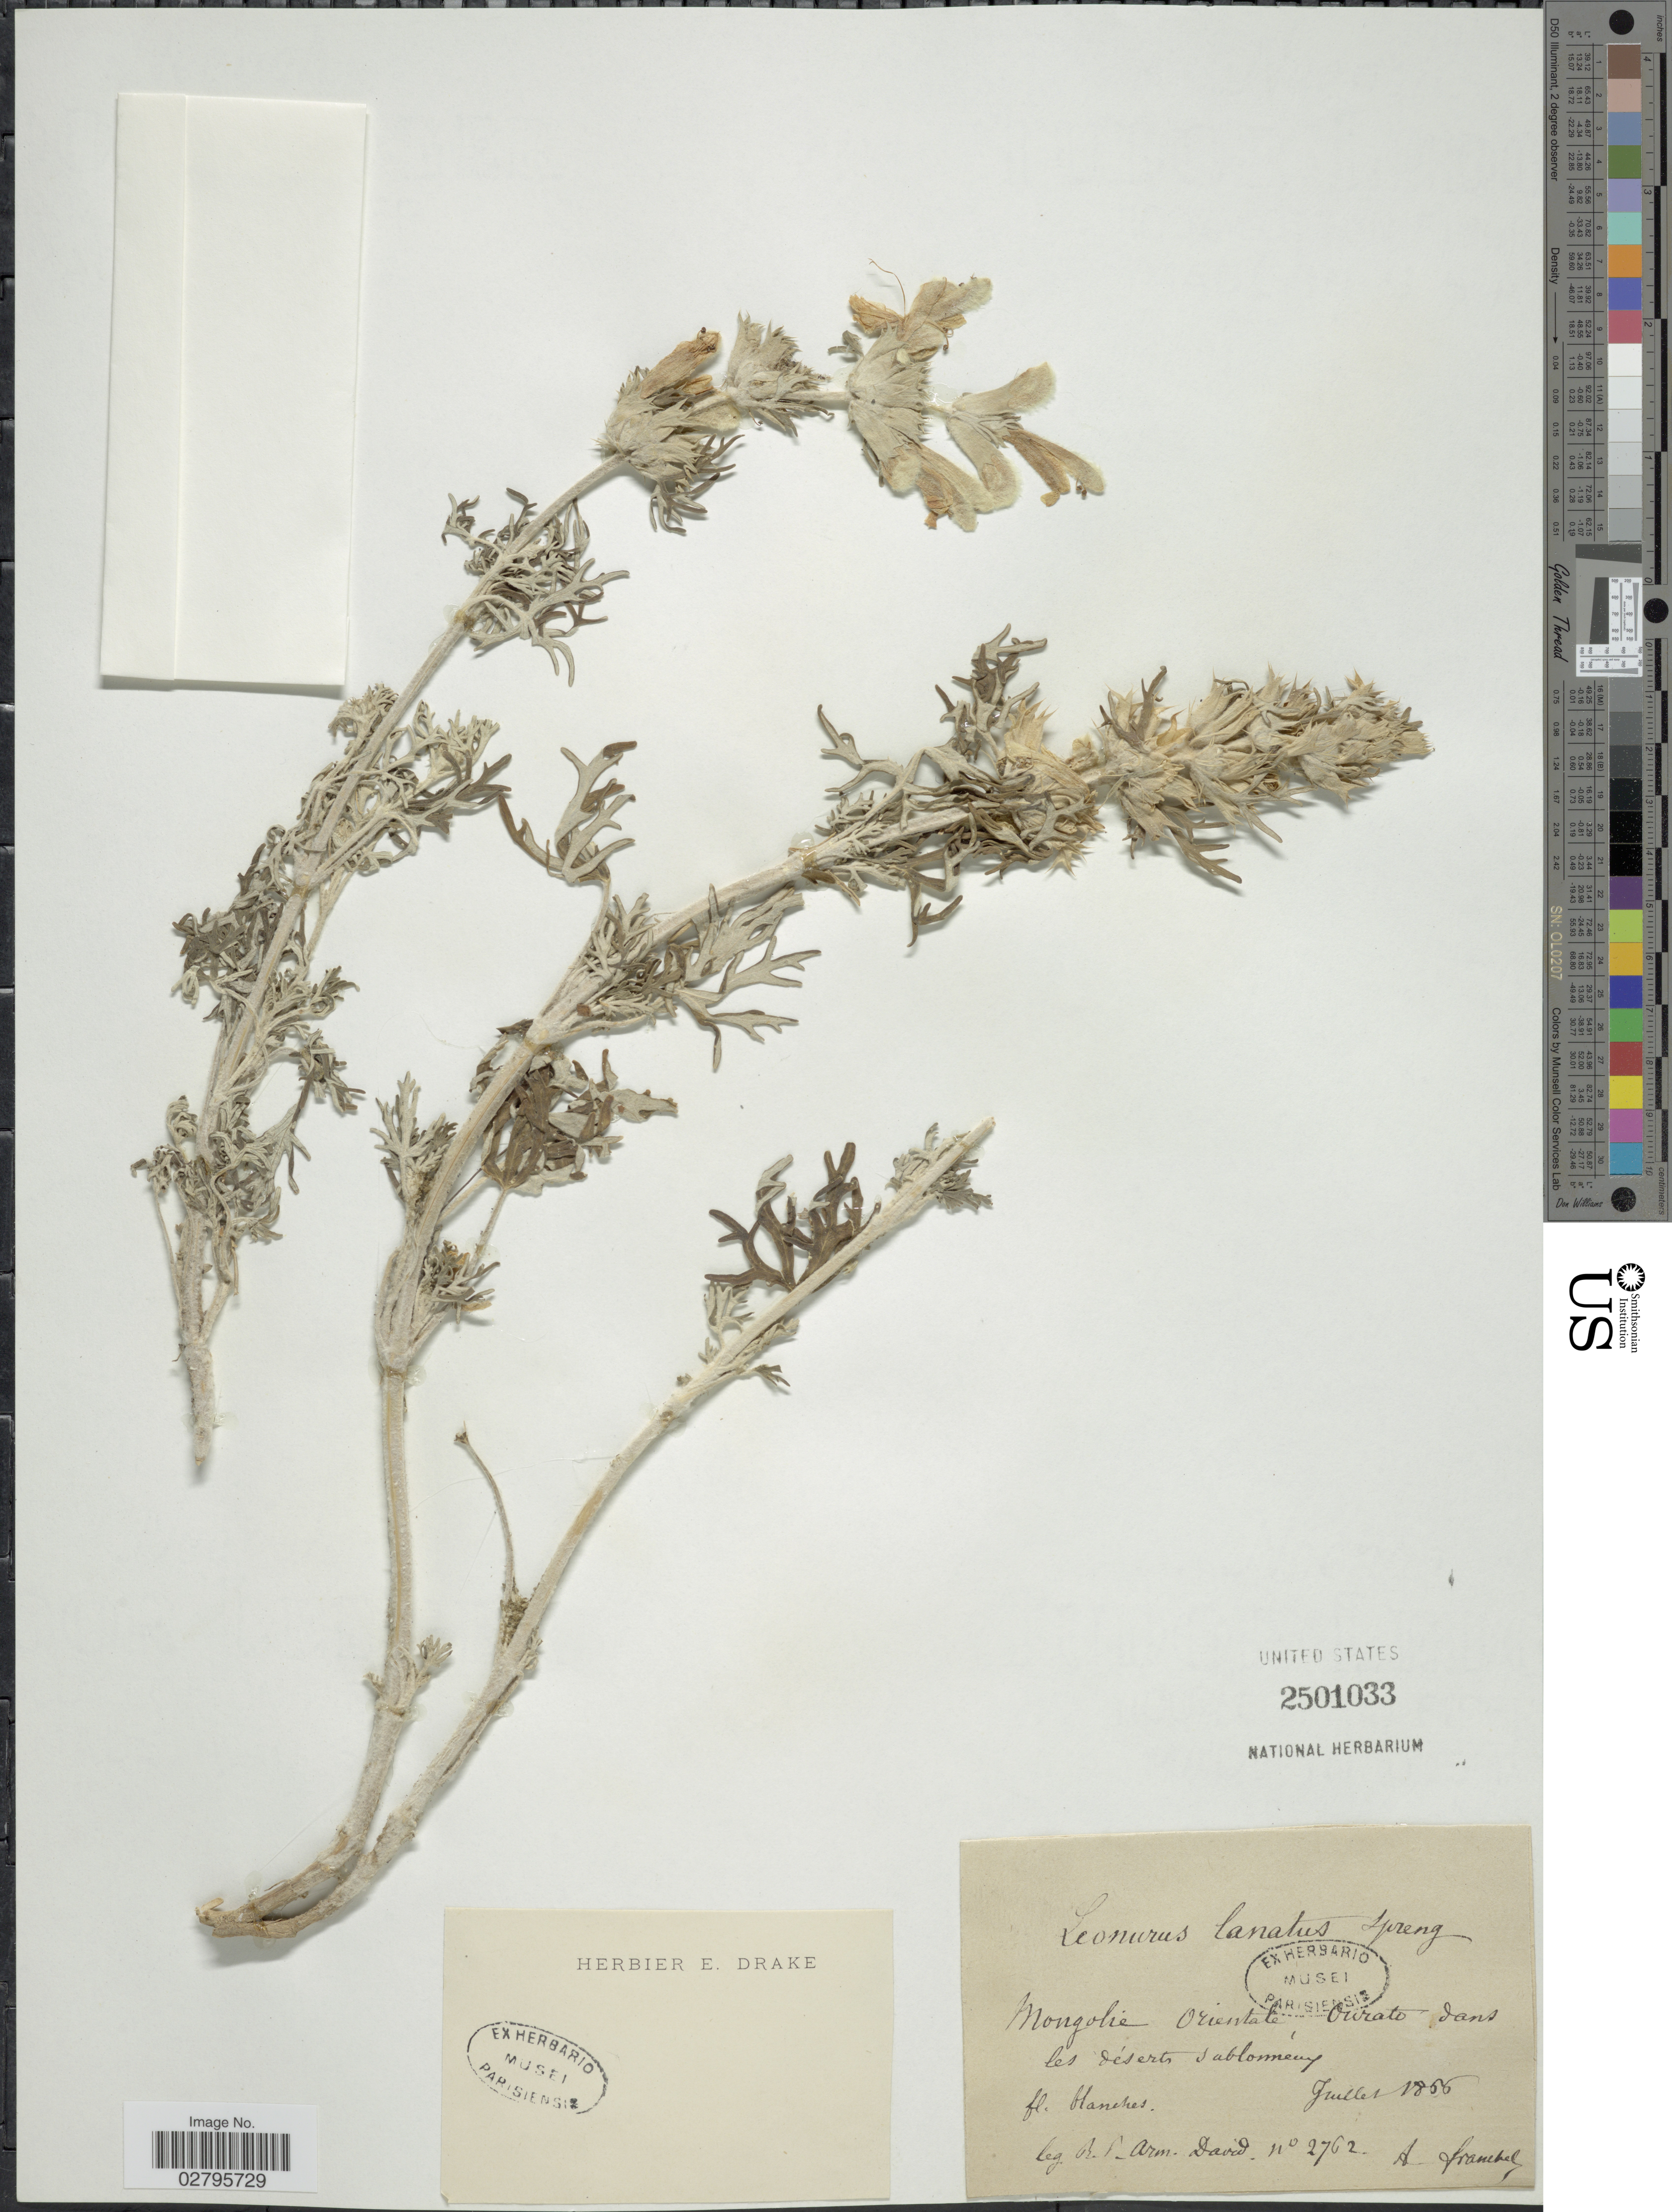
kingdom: Plantae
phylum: Tracheophyta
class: Magnoliopsida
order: Lamiales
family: Lamiaceae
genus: Panzerina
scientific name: Panzerina lanata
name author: (L.) Soják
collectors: A. Franehet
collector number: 276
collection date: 1856-07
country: Mongolia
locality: Mongolie Orientale, Ourato dans les déserts sablonneux.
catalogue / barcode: US 2501033